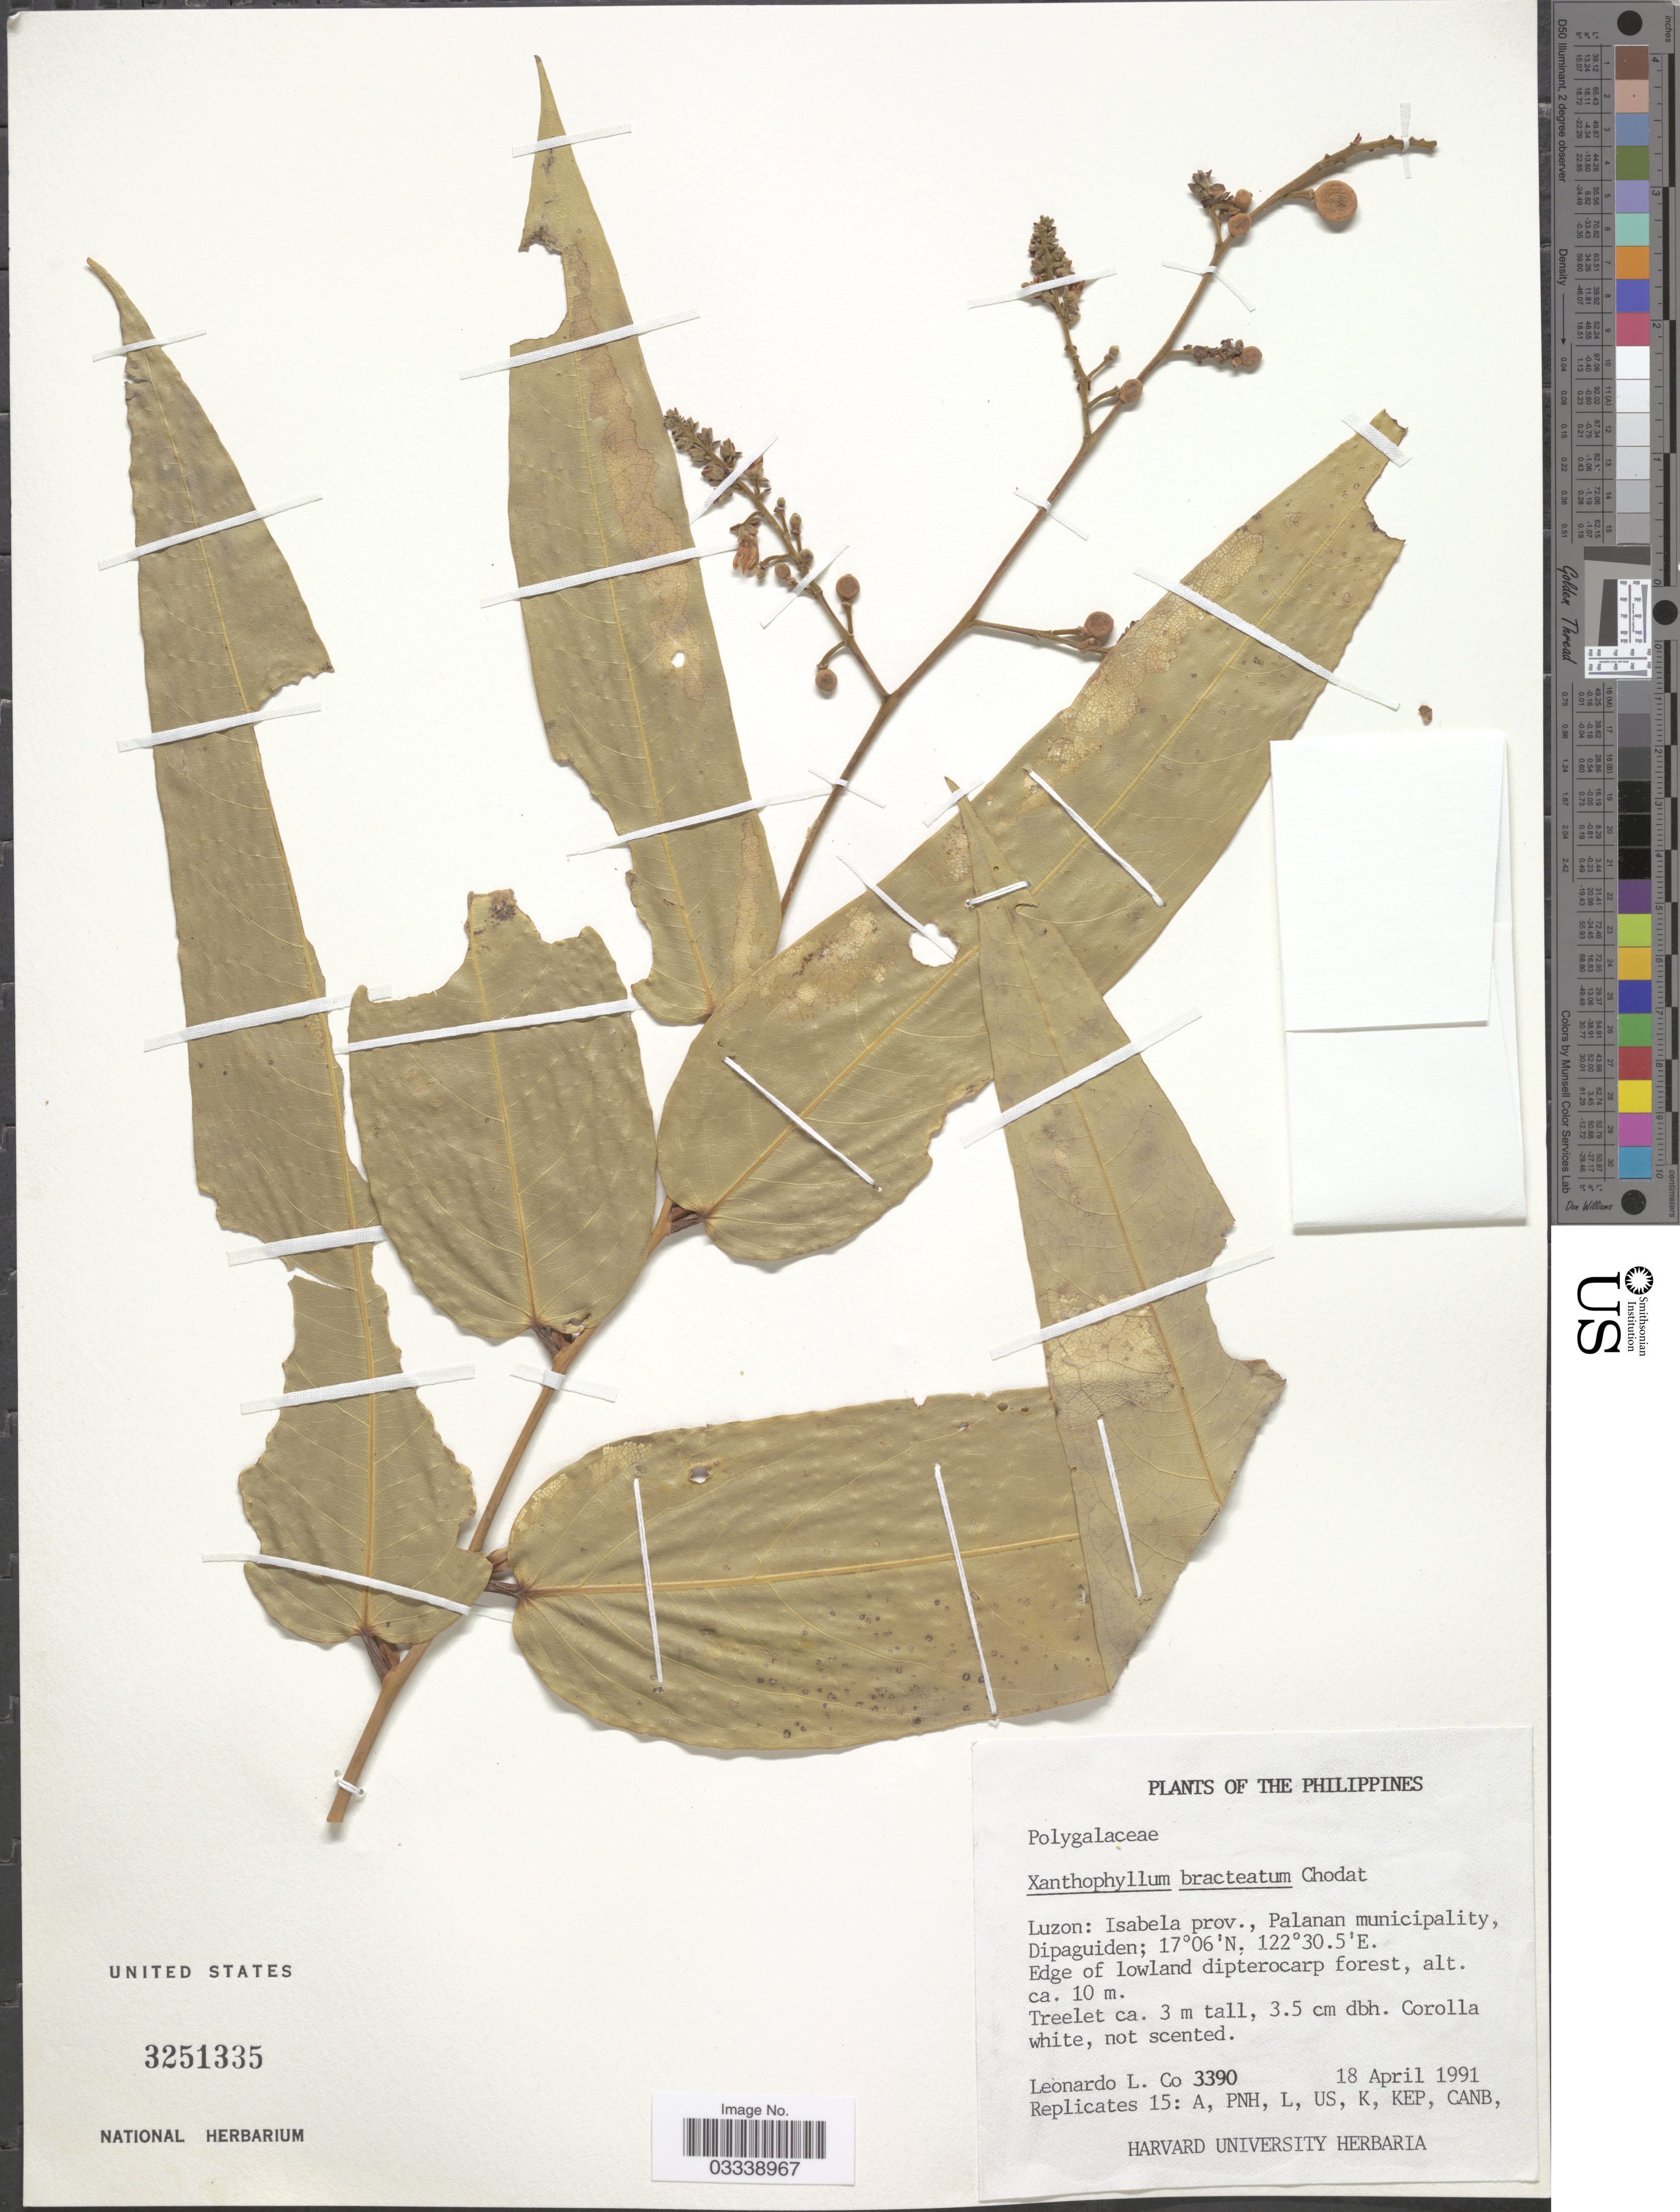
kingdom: Plantae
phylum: Tracheophyta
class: Magnoliopsida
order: Fabales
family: Polygalaceae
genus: Xanthophyllum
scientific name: Xanthophyllum bracteatum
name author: Chodat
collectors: L. Co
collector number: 3390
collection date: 1991-04-18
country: Philippines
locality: Luzon: Isabela prov., Palanan municipality, Dipaguiden.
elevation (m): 10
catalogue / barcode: US 3251335